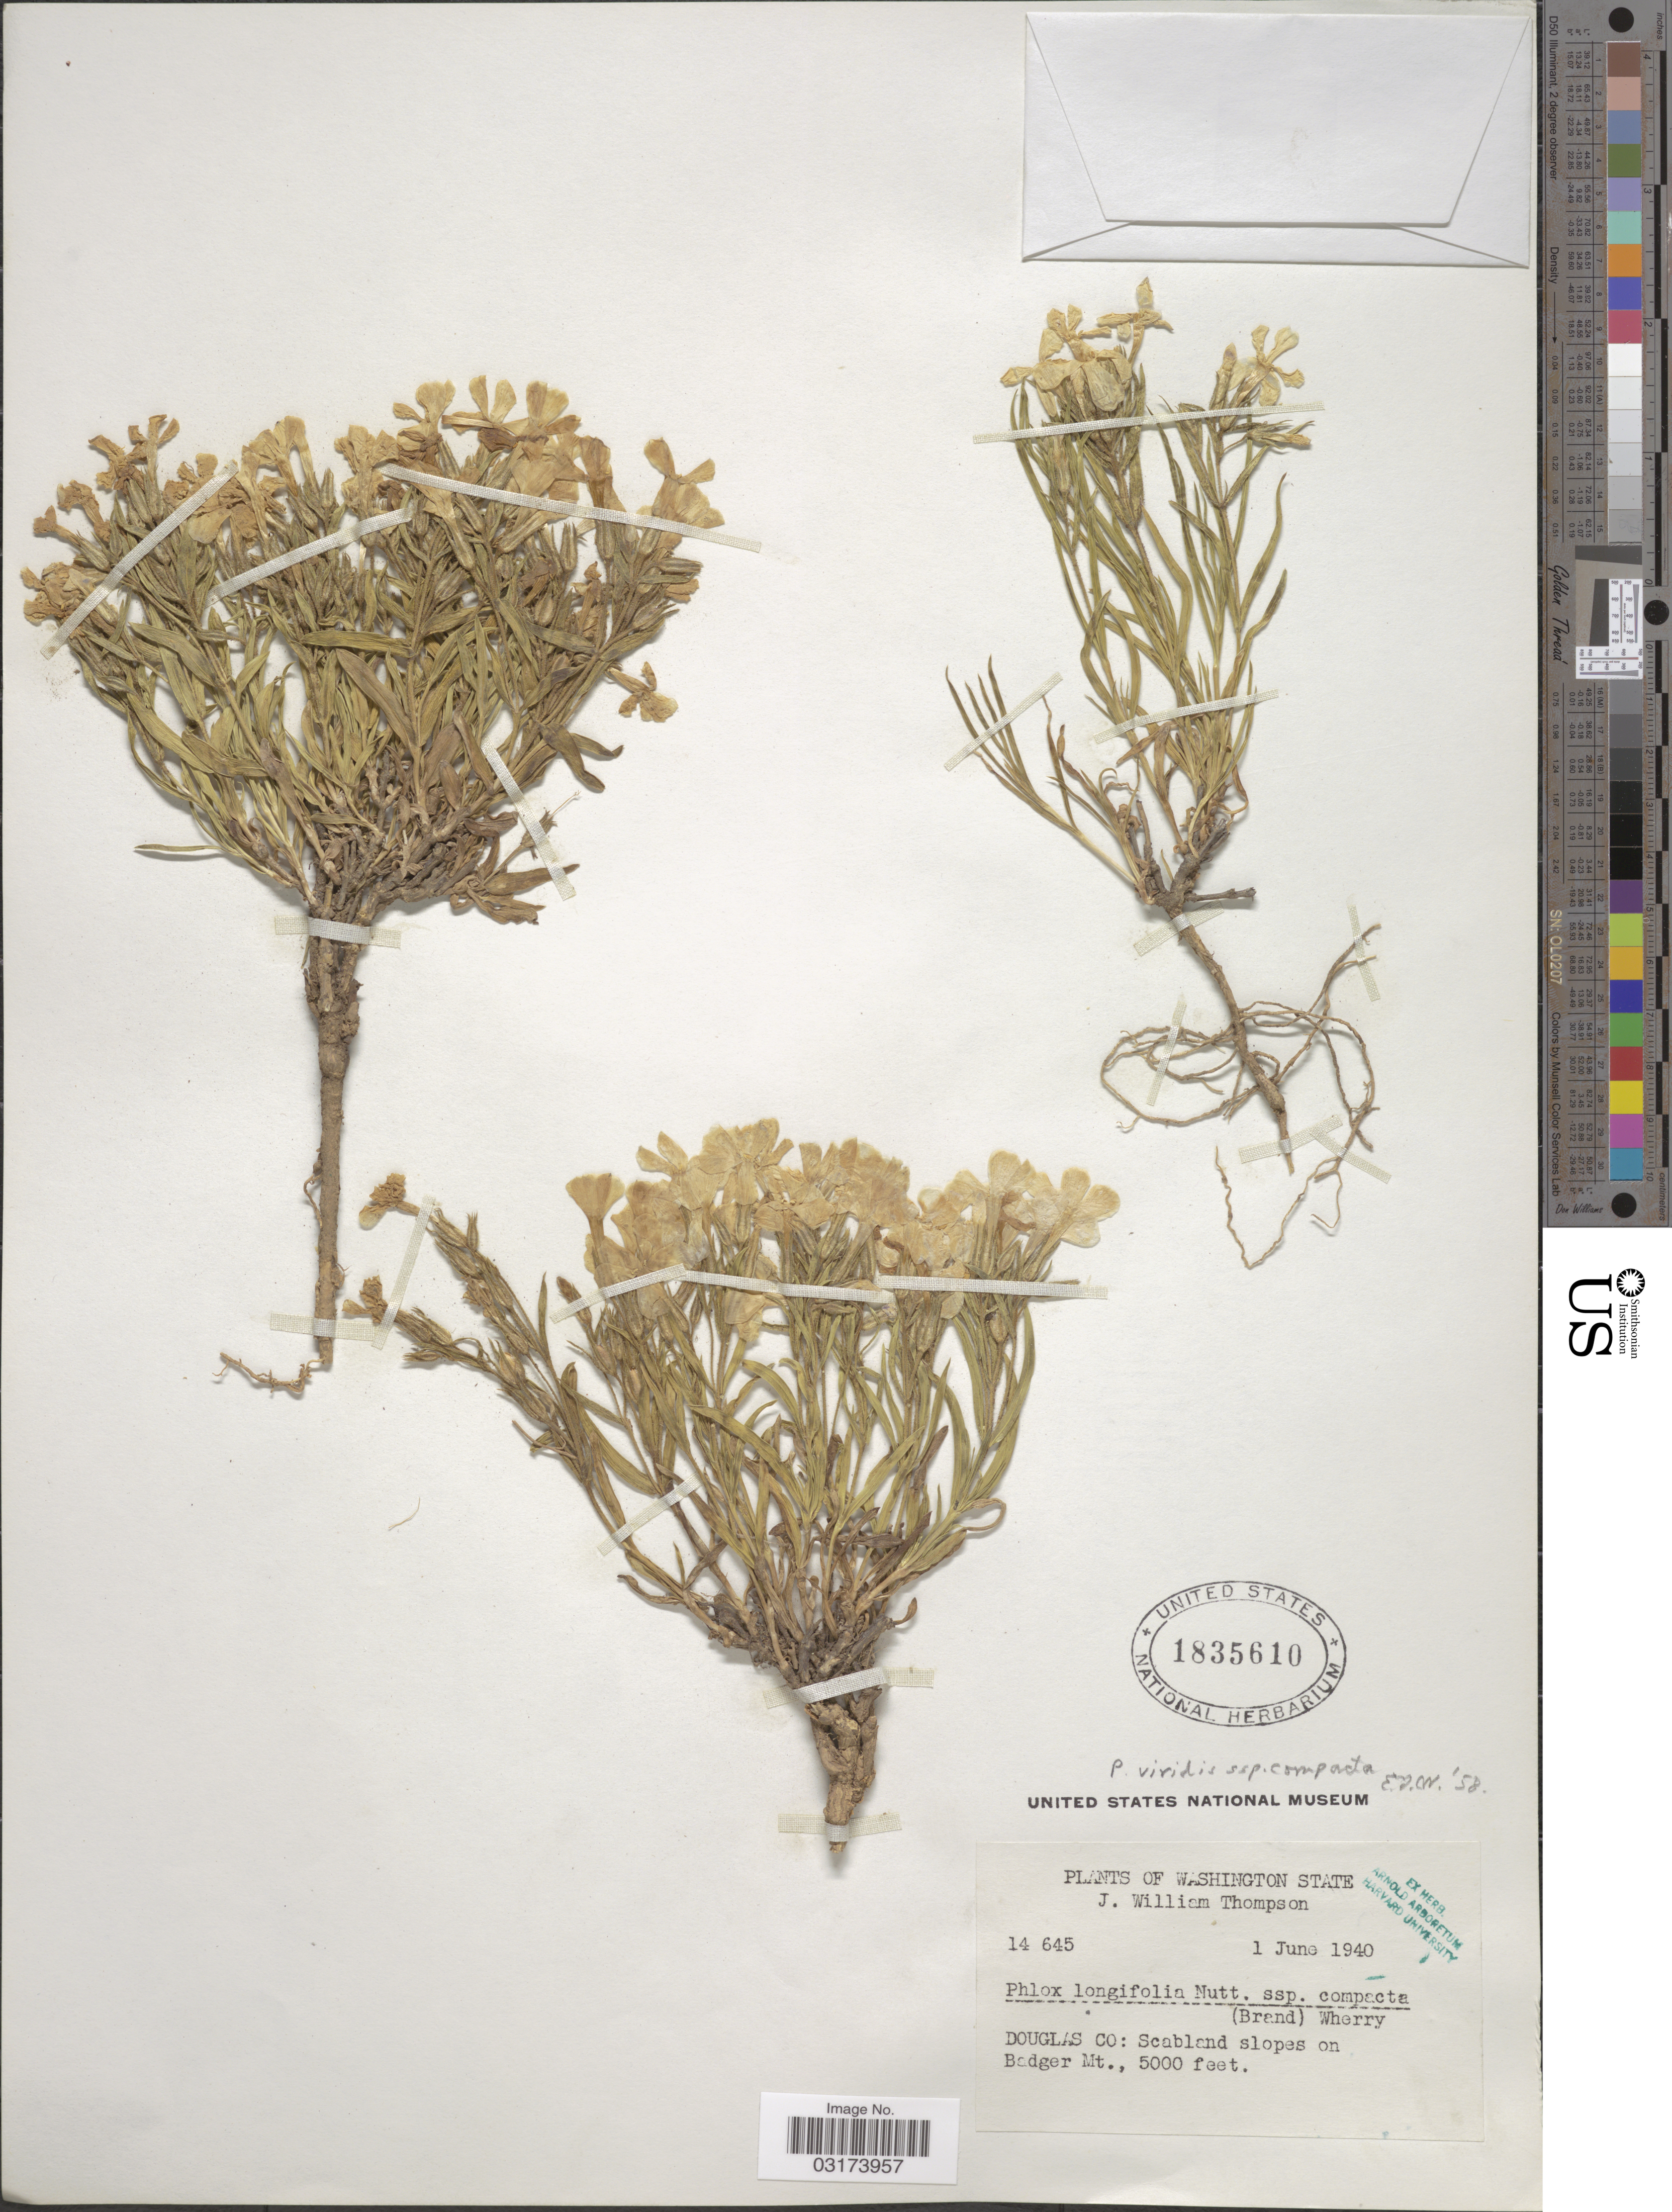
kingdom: Plantae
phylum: Tracheophyta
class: Magnoliopsida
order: Ericales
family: Polemoniaceae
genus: Phlox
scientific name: Phlox longifolia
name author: Nutt.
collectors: J. W. Thompson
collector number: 14645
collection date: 1940-06-01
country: United States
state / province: Washington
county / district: Douglas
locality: Douglas Co: Scabland slopes on Badger Mt.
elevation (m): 1524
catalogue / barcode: US 1835610